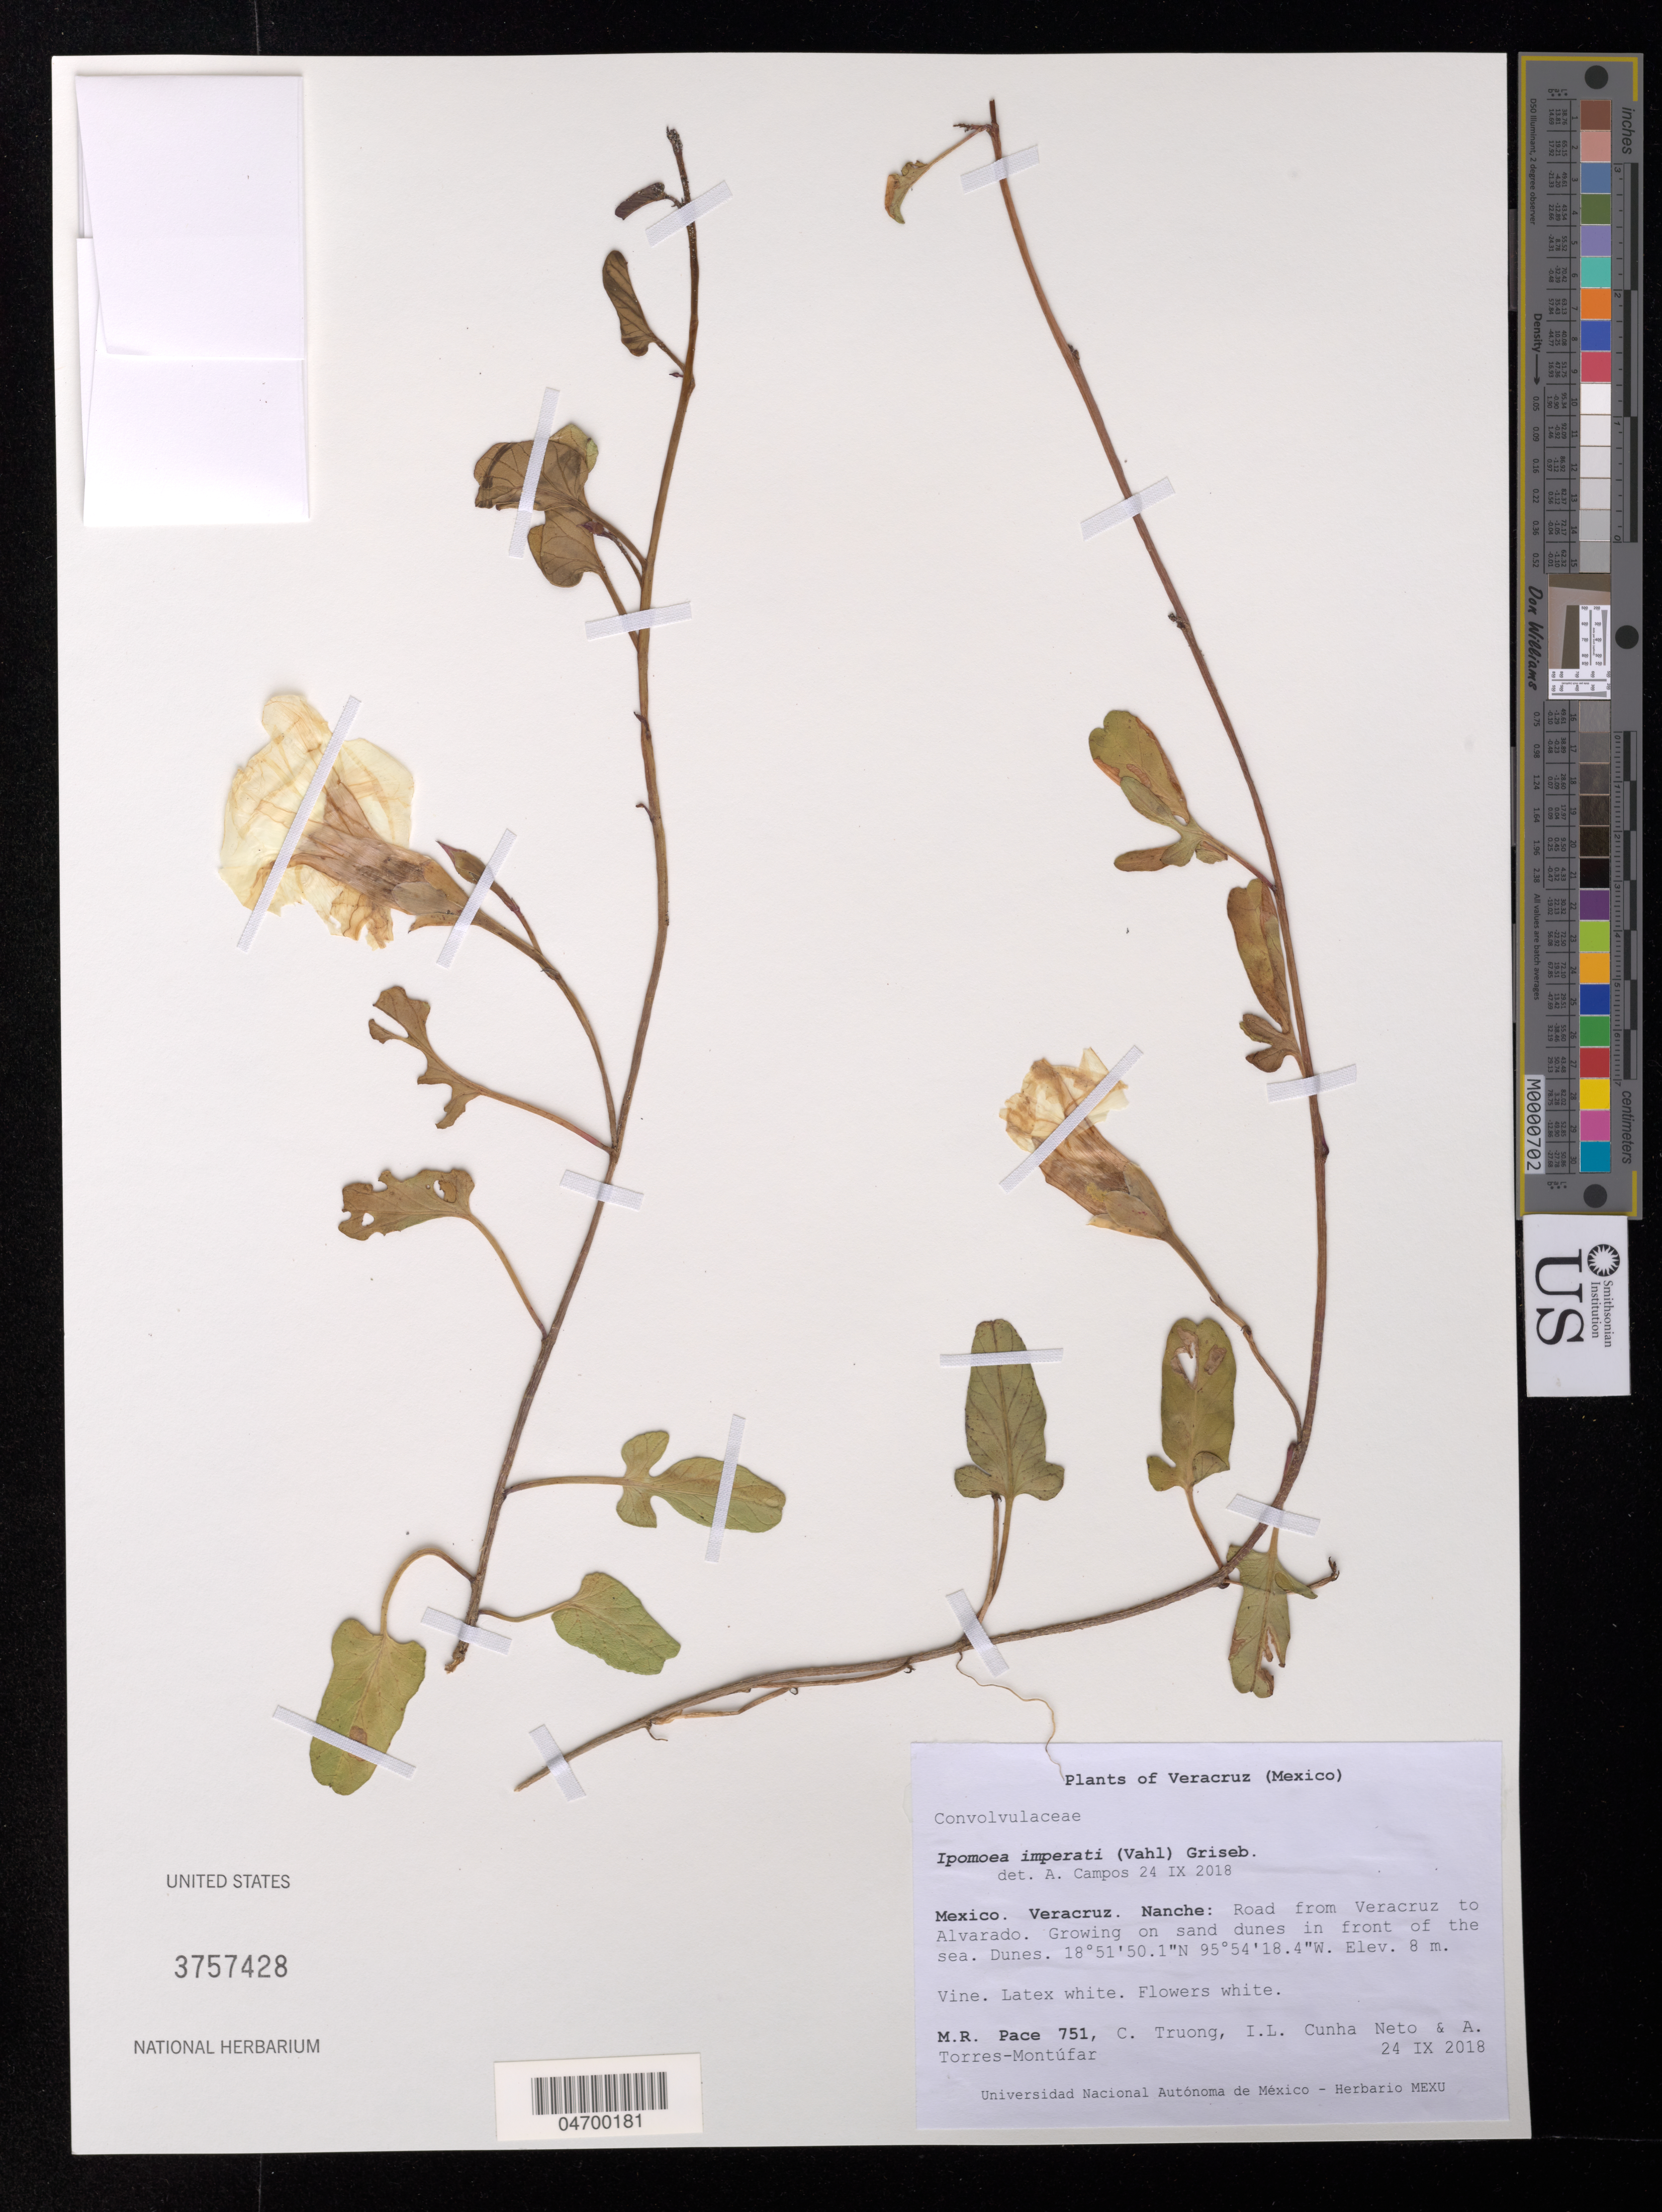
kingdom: Plantae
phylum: Tracheophyta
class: Magnoliopsida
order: Solanales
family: Convolvulaceae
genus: Ipomoea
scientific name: Ipomoea imperati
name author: (Vahl) Griseb.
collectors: M. R. Pace, C. Truong, I. L. Cunha Neto & A. Torres-Montúfar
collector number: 751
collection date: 2018-09-24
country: Mexico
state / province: Veracruz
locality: Veracruz. Nanche: Road from Veracruz to Alvarado.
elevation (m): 8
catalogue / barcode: US 3757428